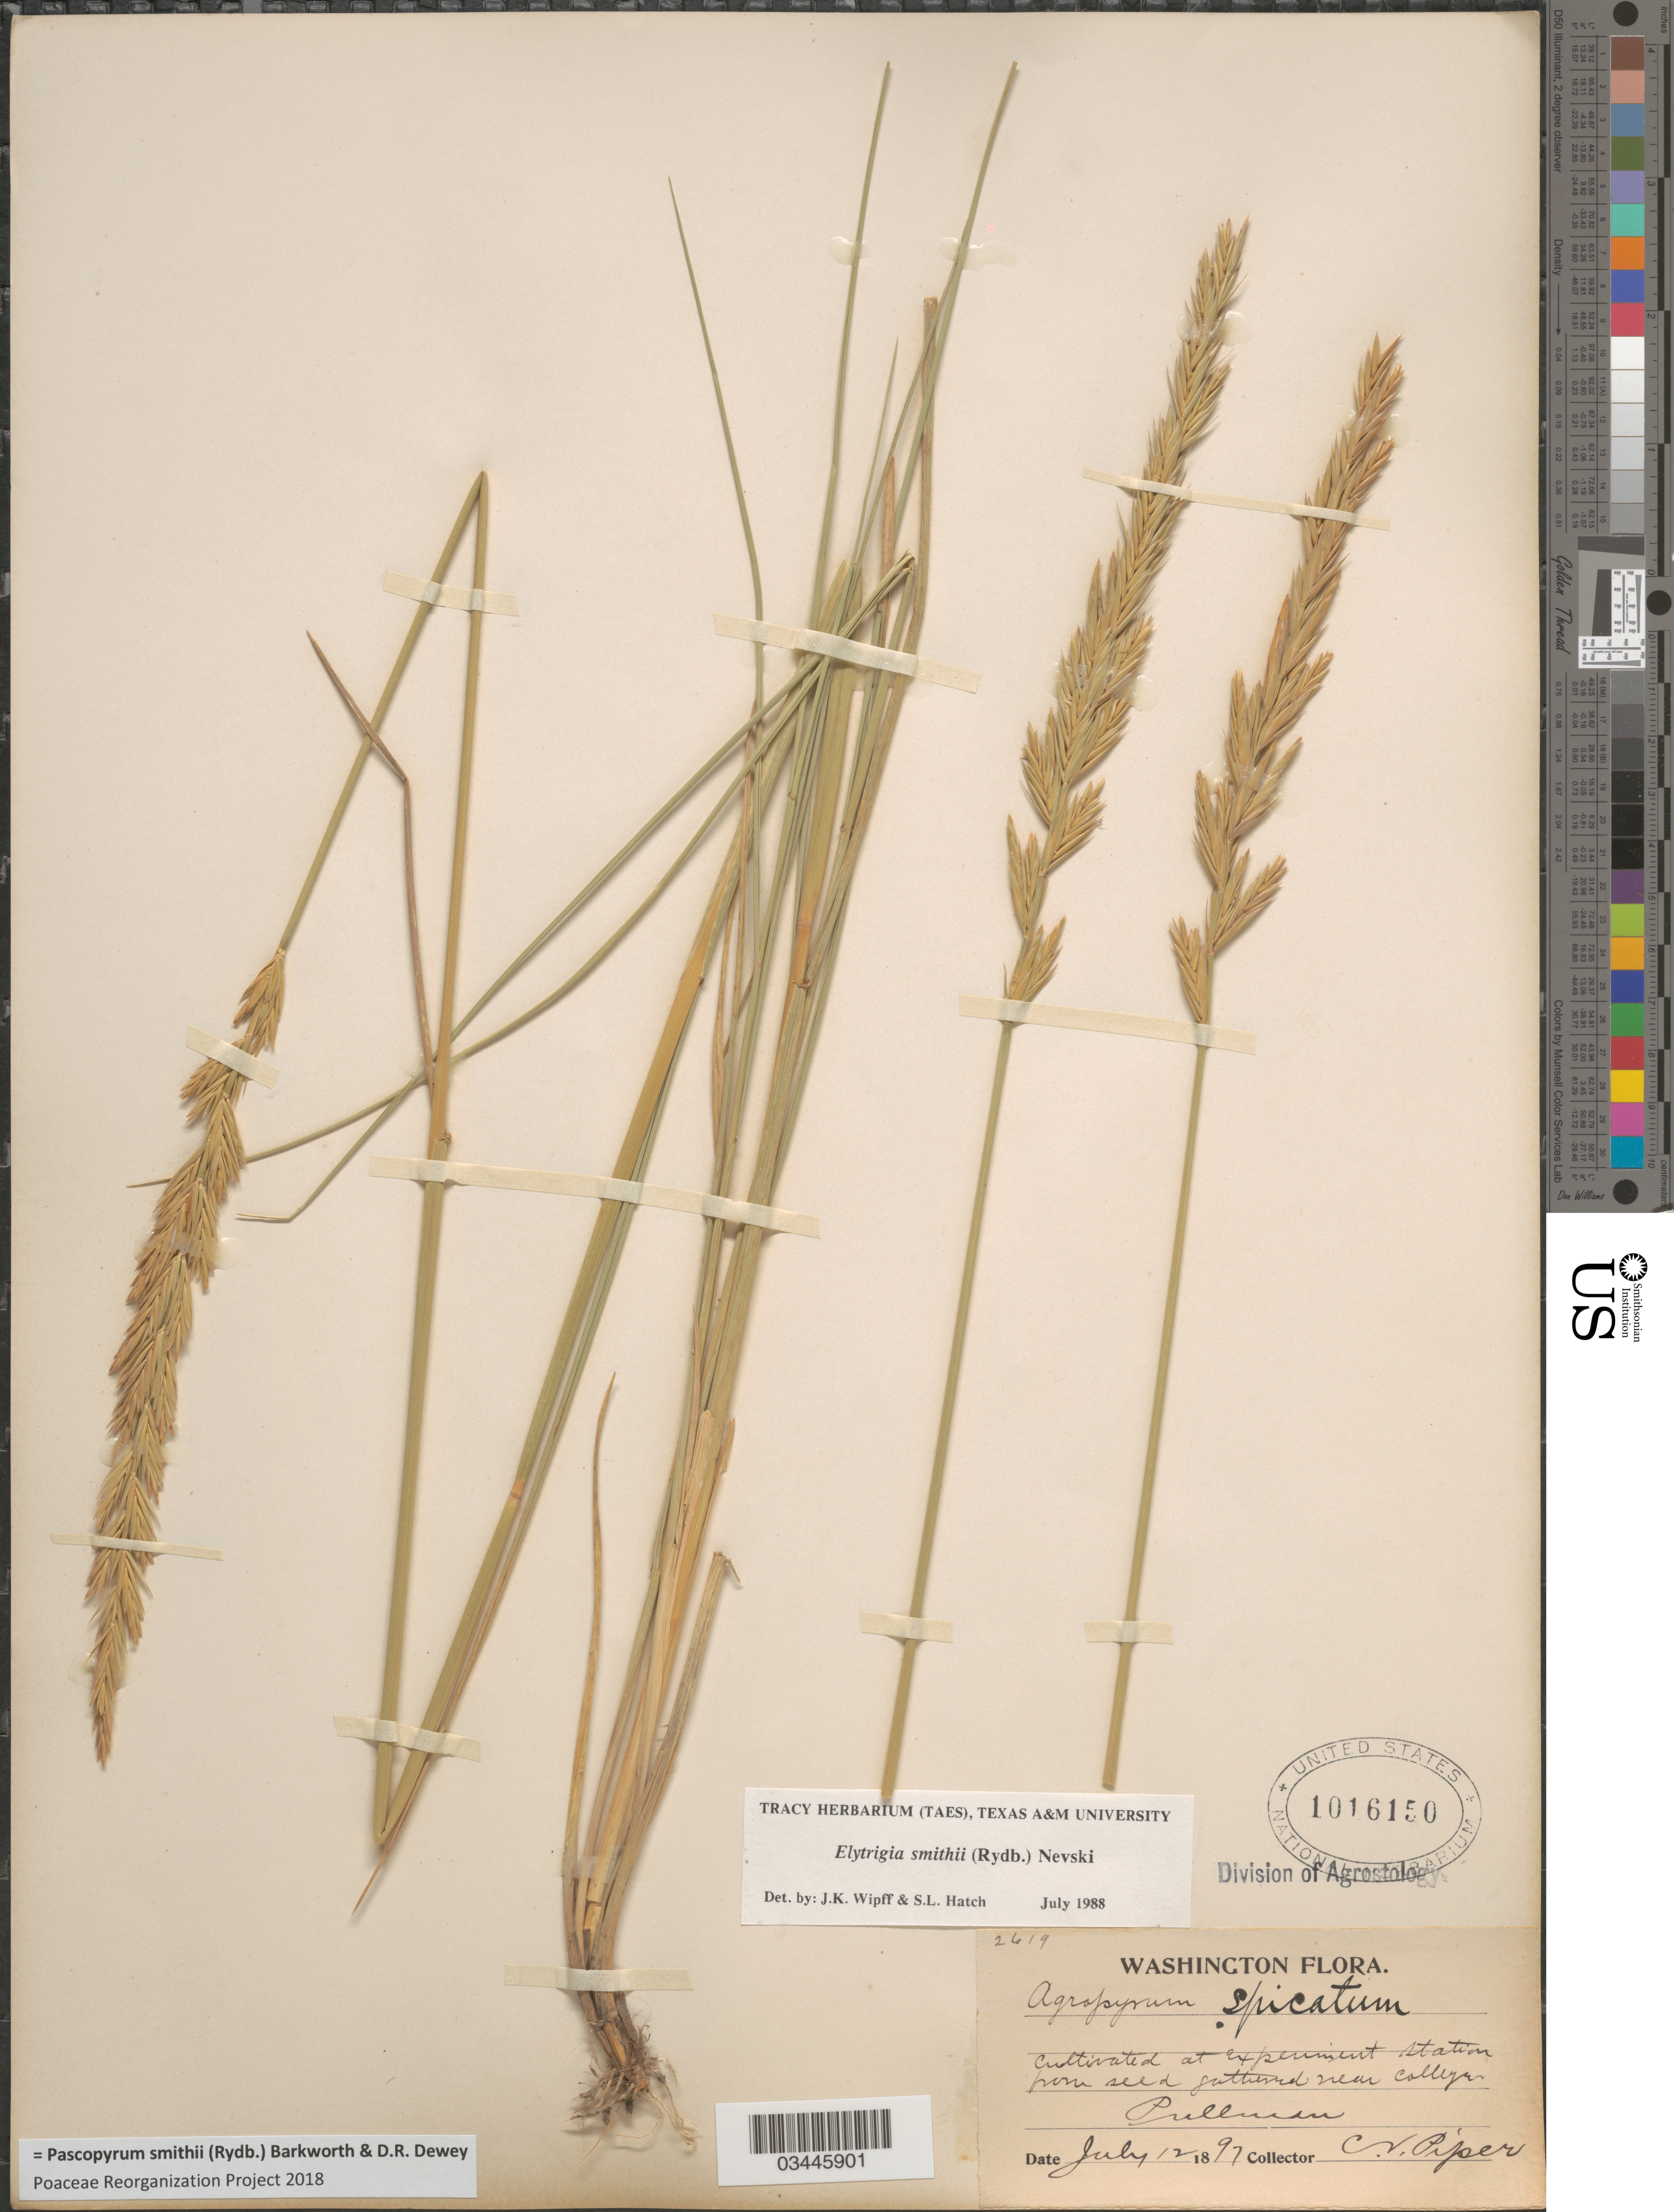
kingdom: Plantae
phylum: Tracheophyta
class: Liliopsida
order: Poales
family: Poaceae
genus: Pascopyrum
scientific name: Pascopyrum smithii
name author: (Rydb.) Barkworth & Dewey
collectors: C. V. Piper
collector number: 2619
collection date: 1897-07-12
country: United States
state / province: Washington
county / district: Whitman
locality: Cultivated at Experiment station. Pullman.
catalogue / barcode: US 1016150